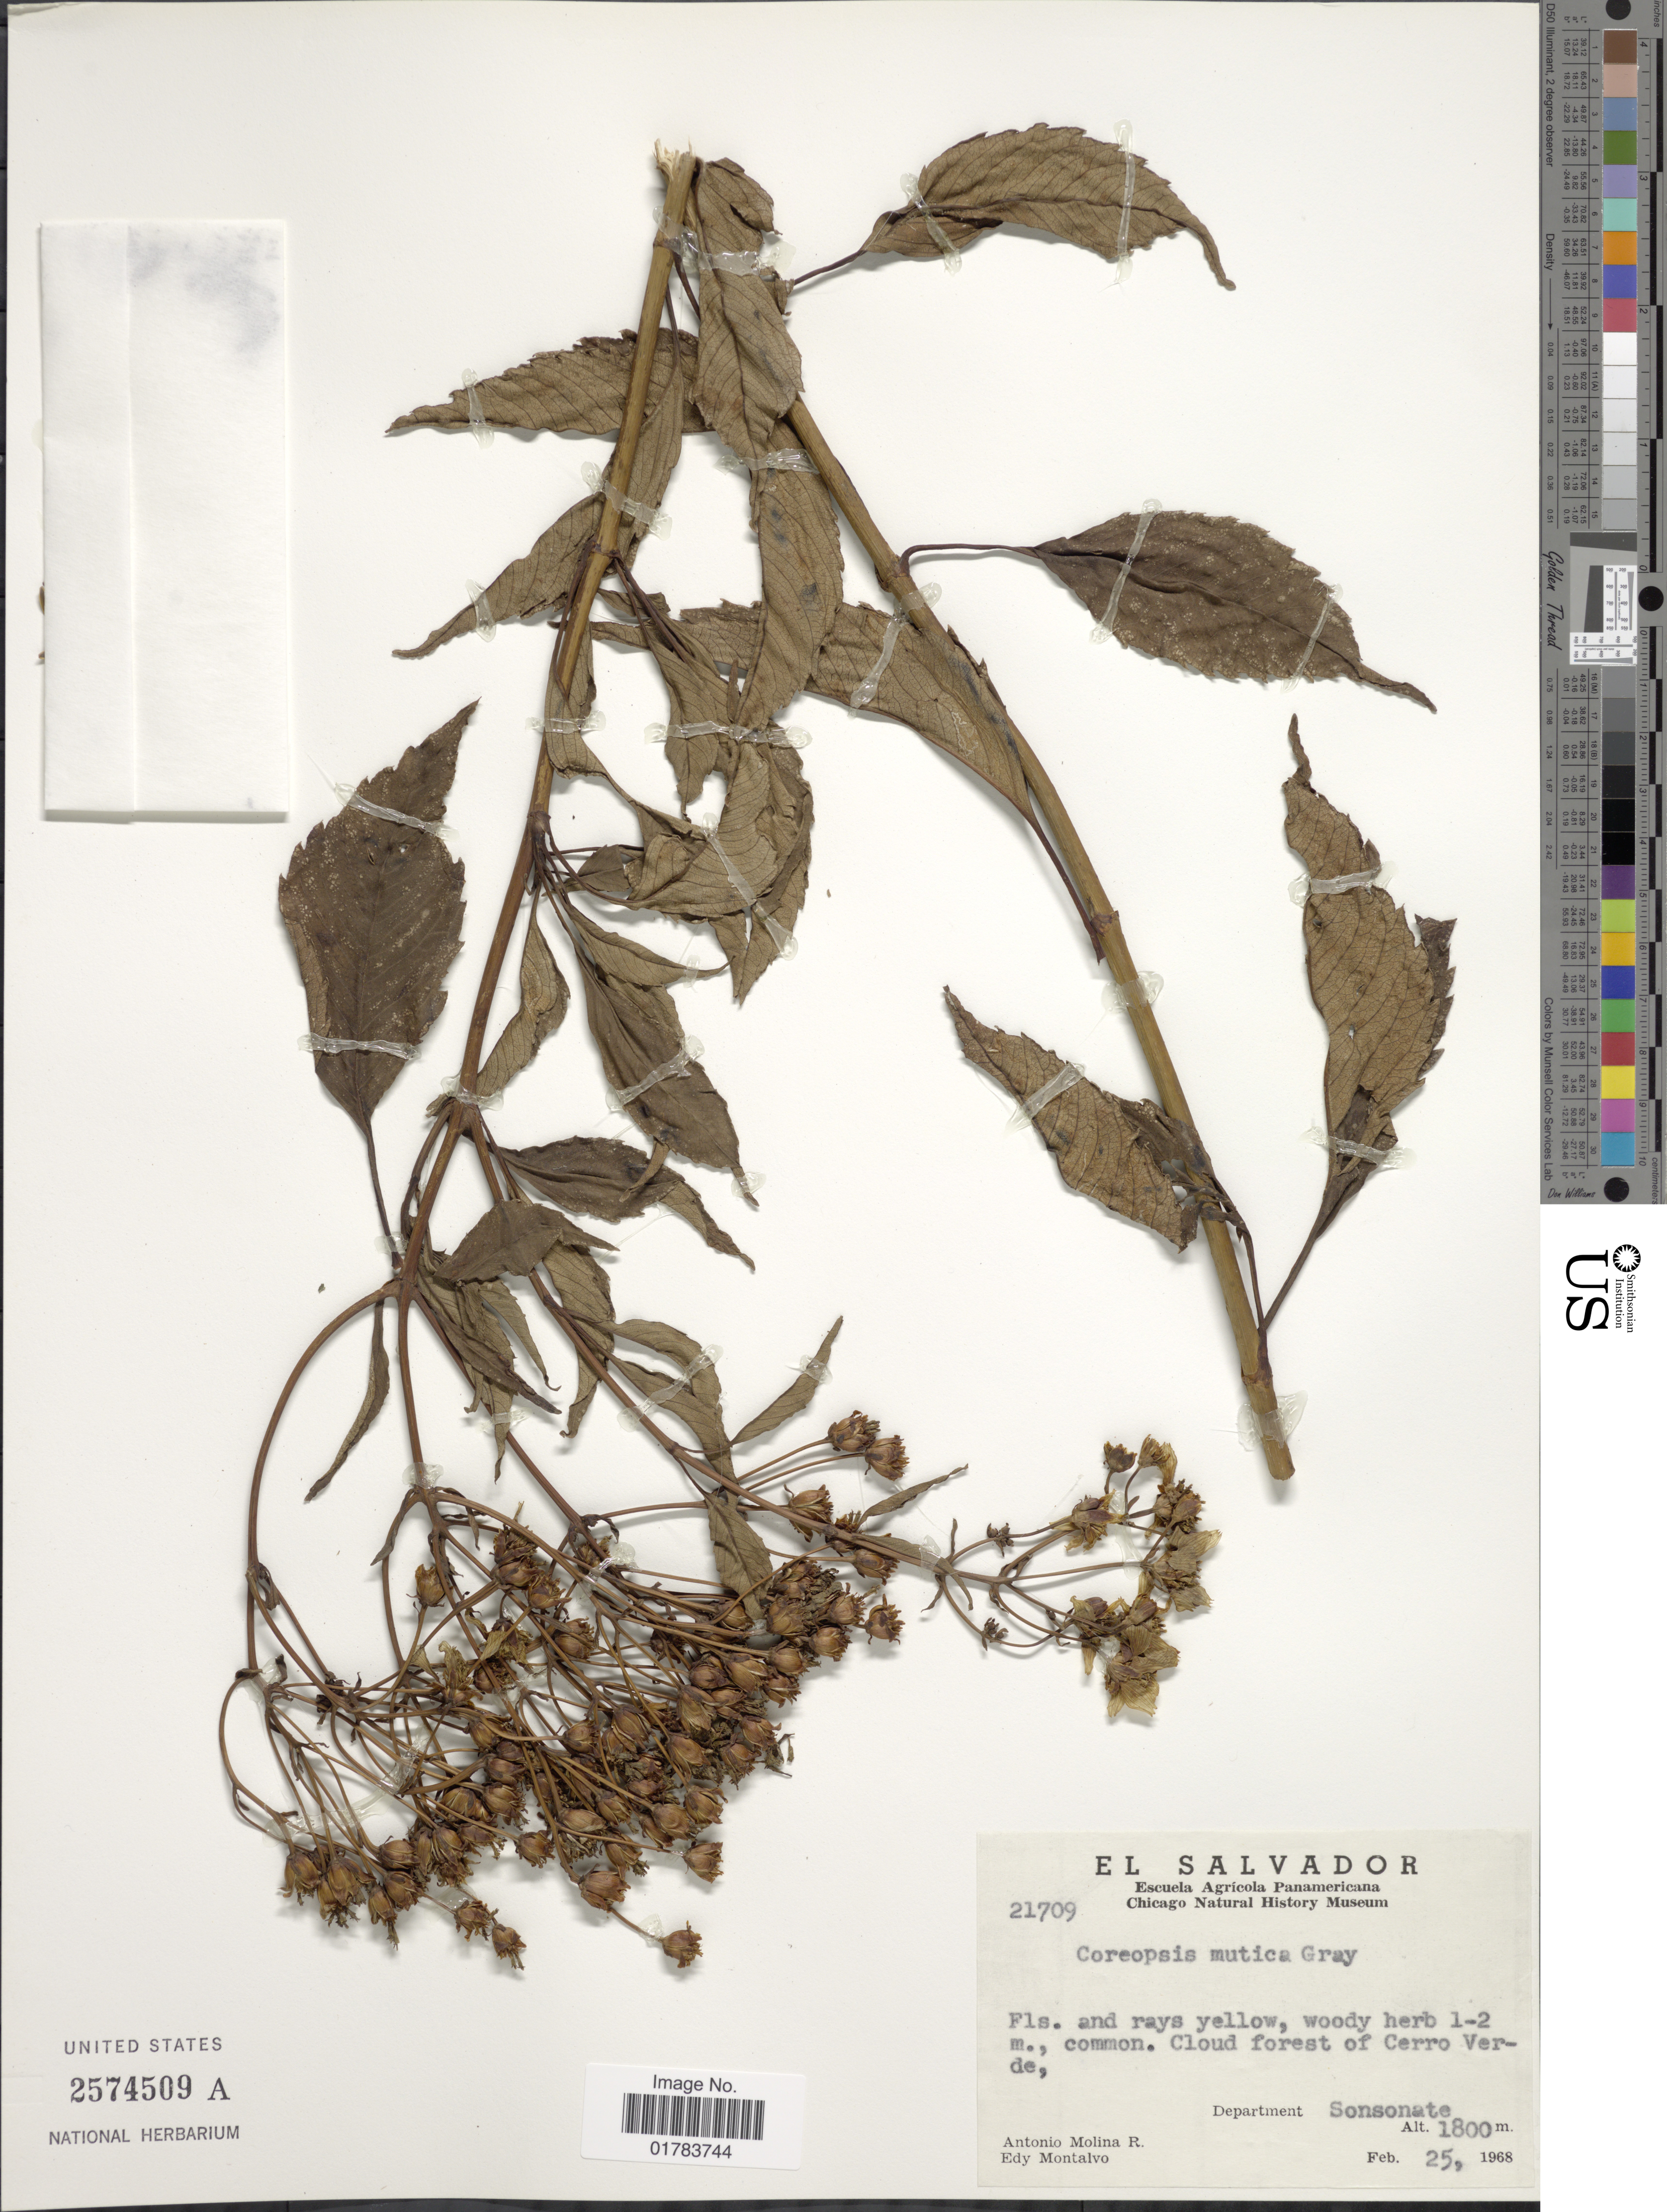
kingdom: Plantae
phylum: Tracheophyta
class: Magnoliopsida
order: Asterales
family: Asteraceae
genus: Coreopsis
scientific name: Coreopsis mutica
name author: DC.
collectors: A. Molina R. & E. A. Montalvo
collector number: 21709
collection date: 1968-02-25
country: El Salvador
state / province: Sonsonate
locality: Cloud forest of Cerro Verde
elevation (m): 1800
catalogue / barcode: US 2574509A